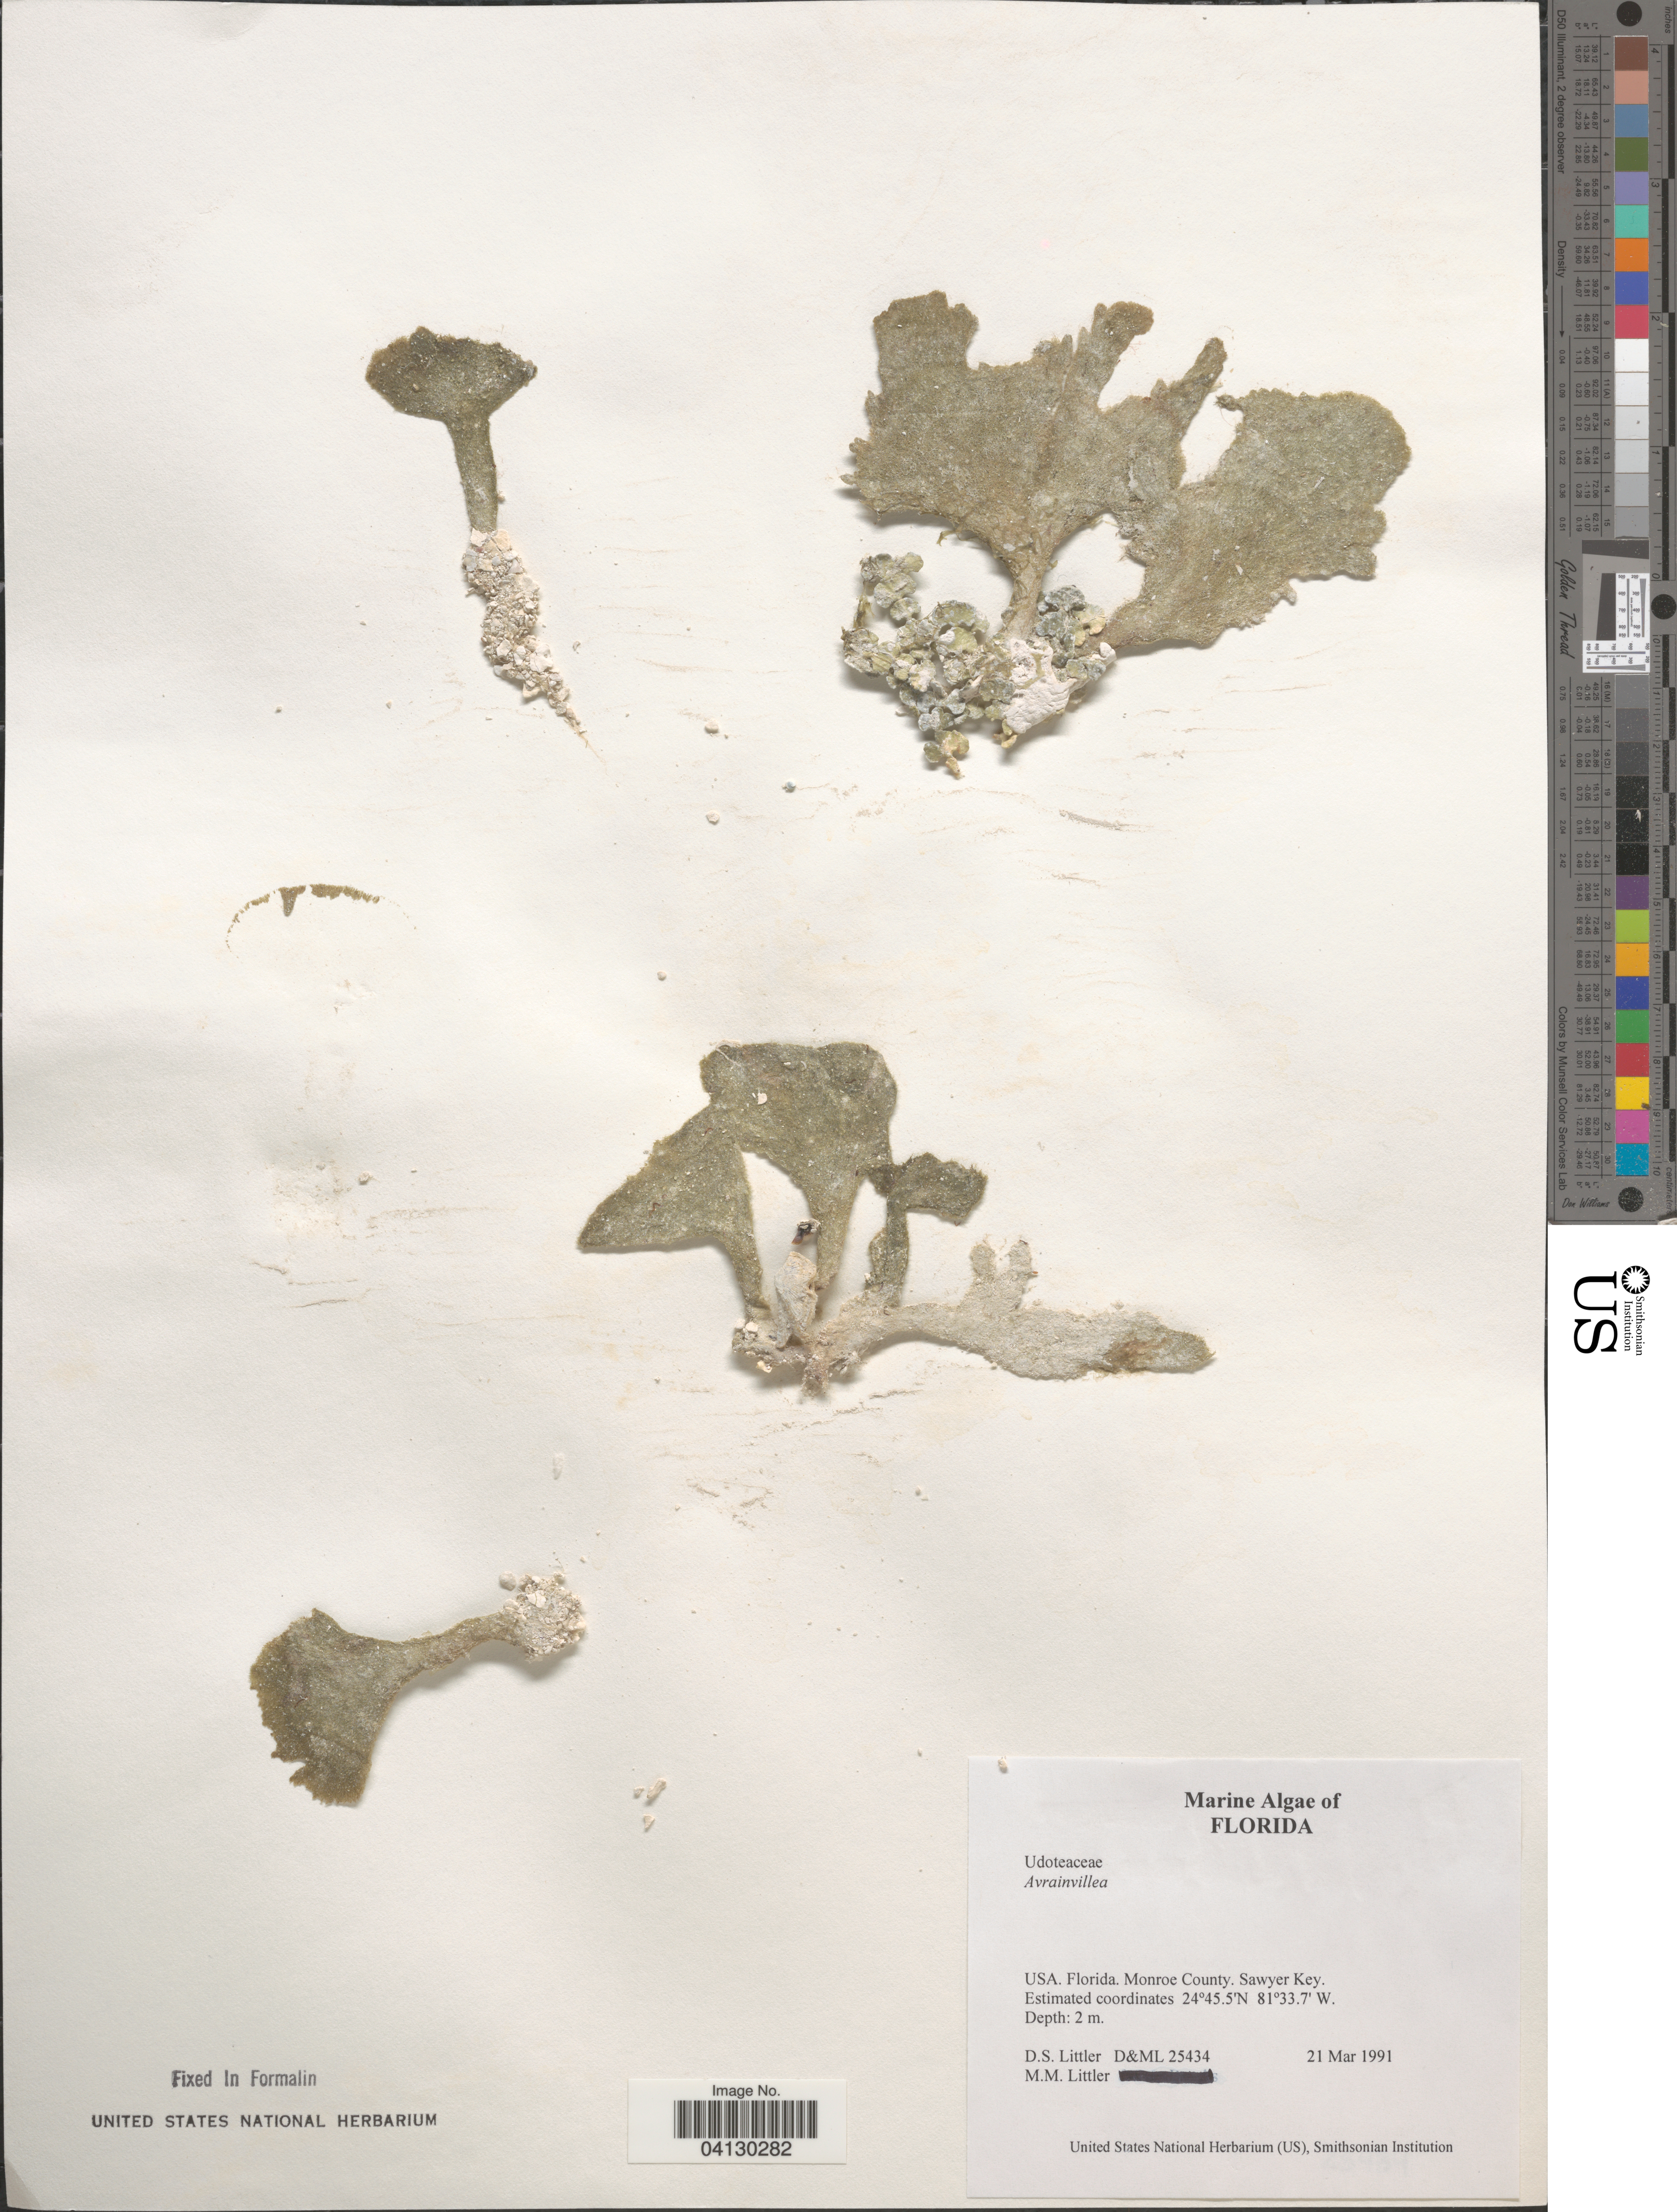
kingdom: Plantae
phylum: Chlorophyta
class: Ulvophyceae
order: Bryopsidales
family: Dichotomosiphonaceae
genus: Avrainvillea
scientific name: Avrainvillea sp.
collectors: D. S. Littler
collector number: D&ML25434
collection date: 1991-03-21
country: United States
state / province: Florida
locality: Monroe County. Sawyer Key.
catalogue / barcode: US 328918